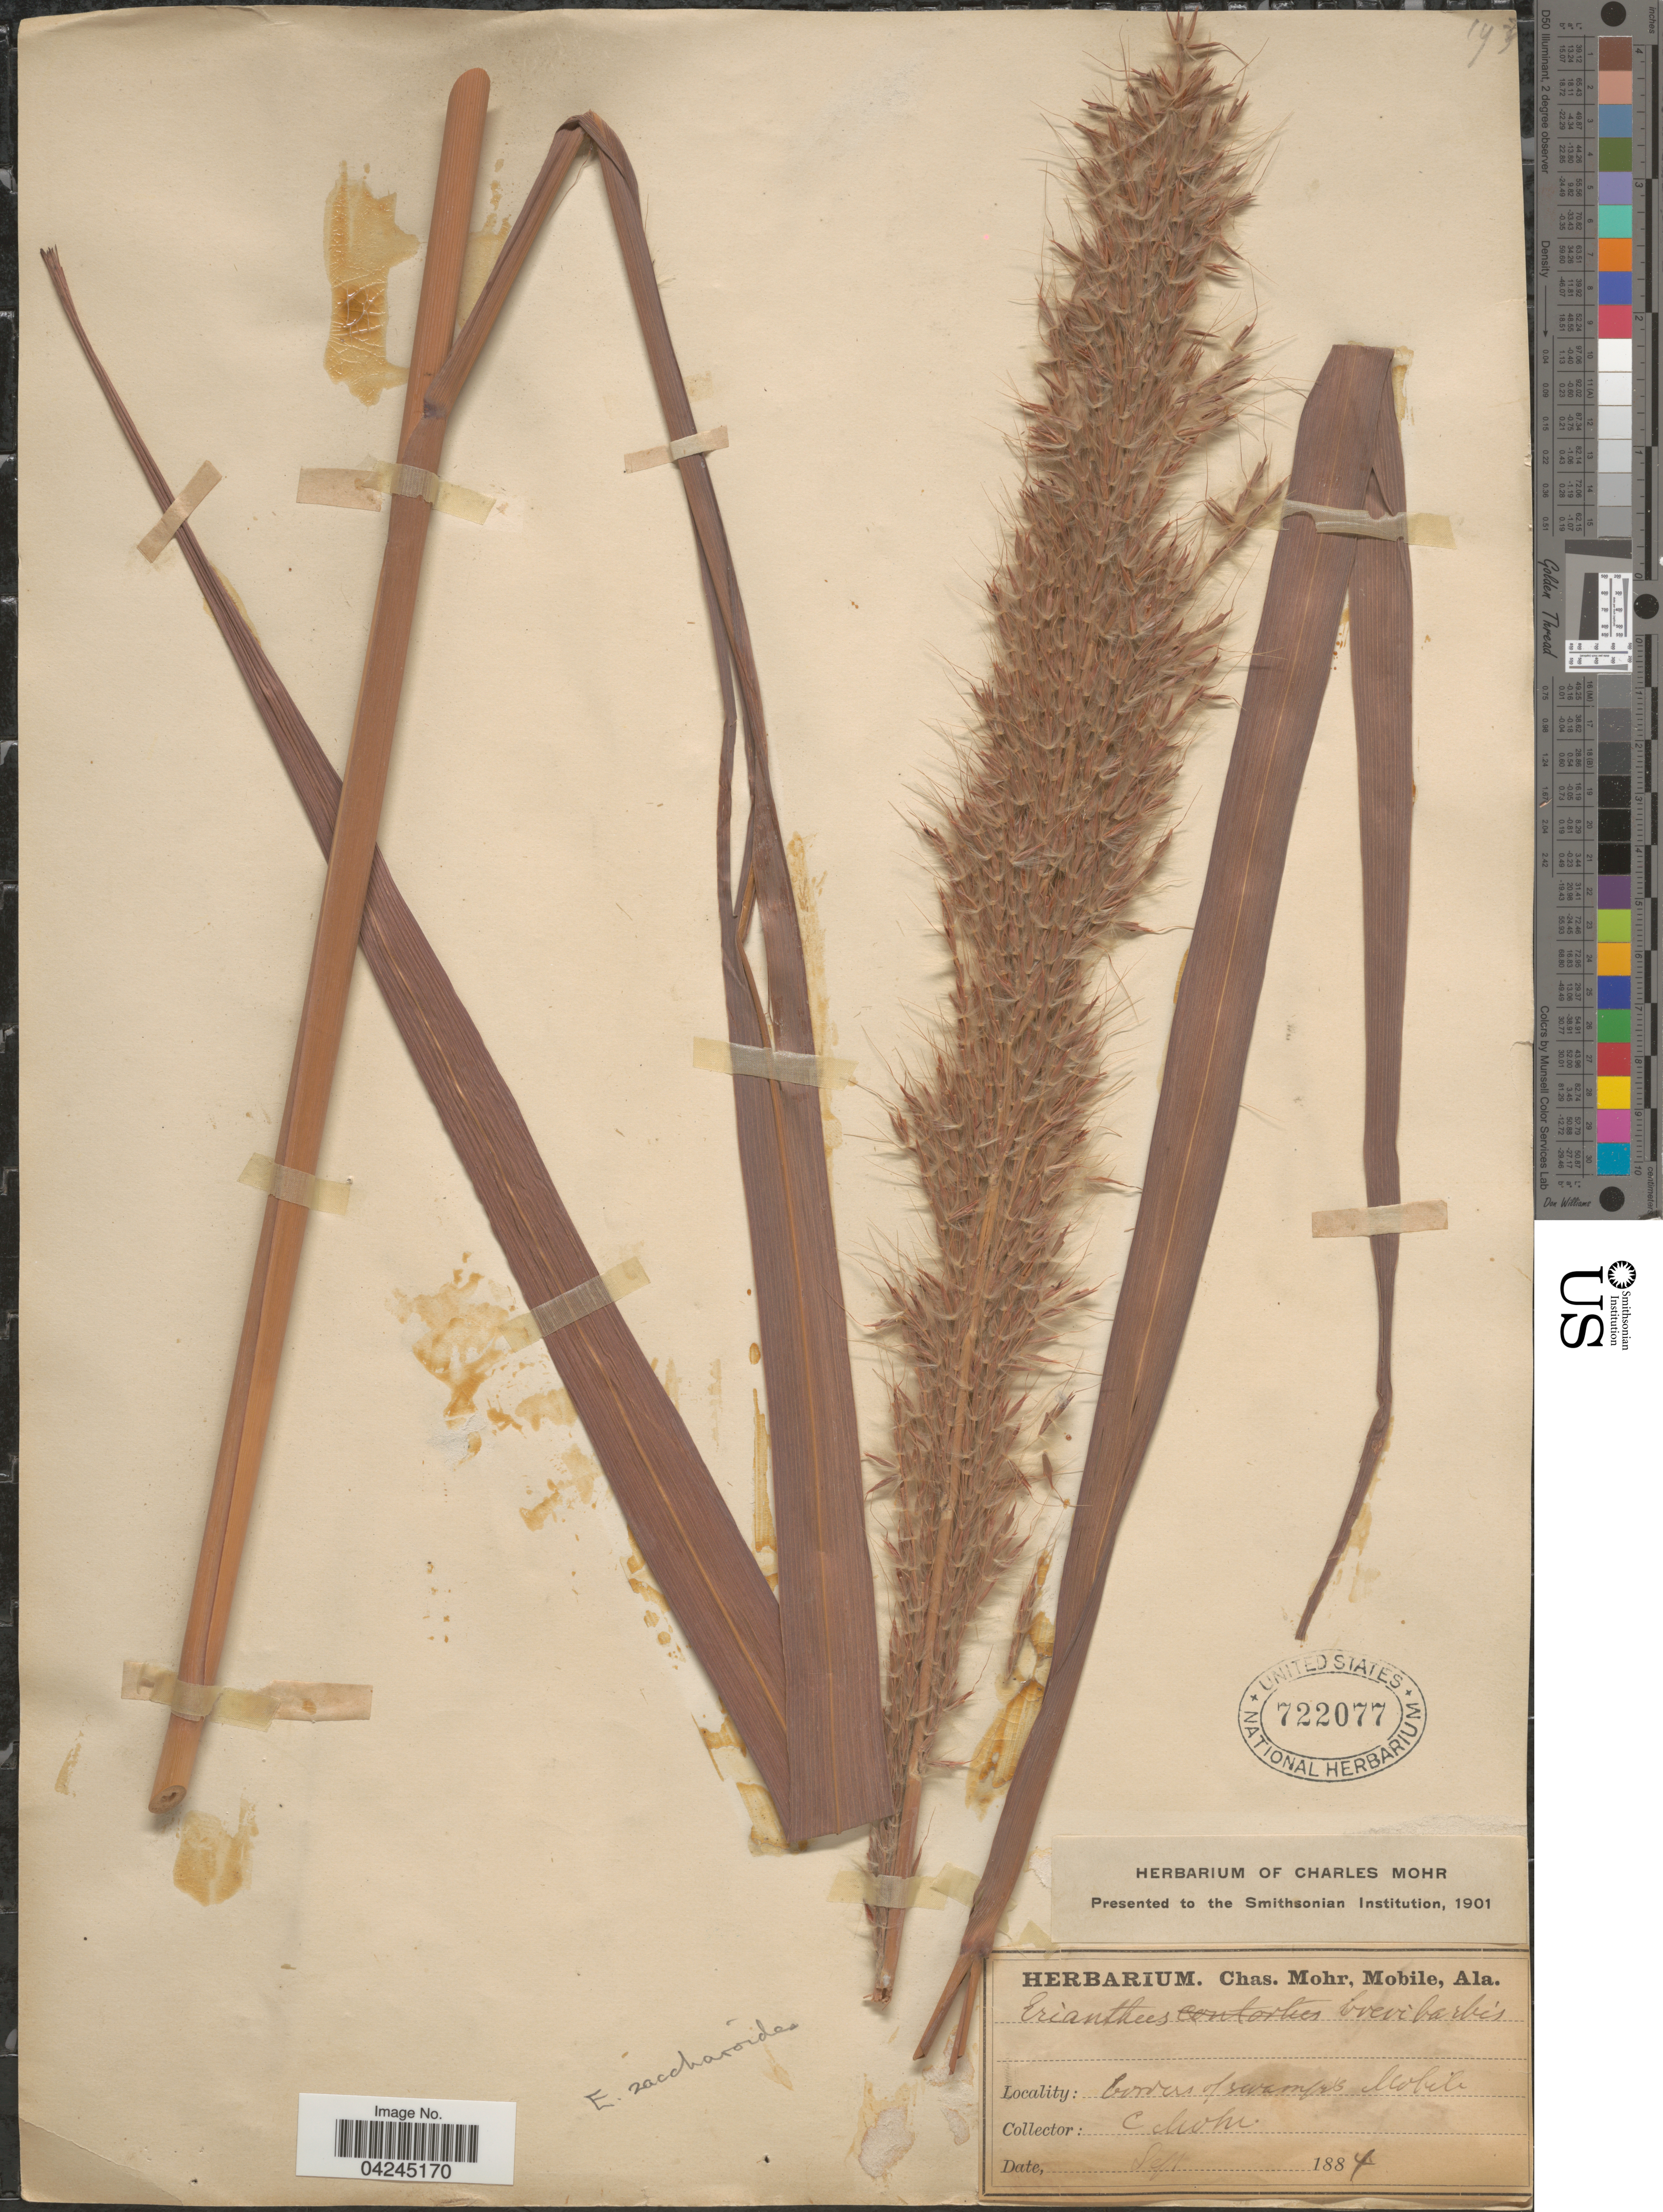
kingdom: Plantae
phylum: Tracheophyta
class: Liliopsida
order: Poales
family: Poaceae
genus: Erianthus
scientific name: Erianthus giganteus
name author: (Walter) P. Beauv.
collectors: Mohr, C. T. (herbarium)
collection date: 1884-09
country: United States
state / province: Alabama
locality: Borders of swamps, Mobile.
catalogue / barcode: US 722077